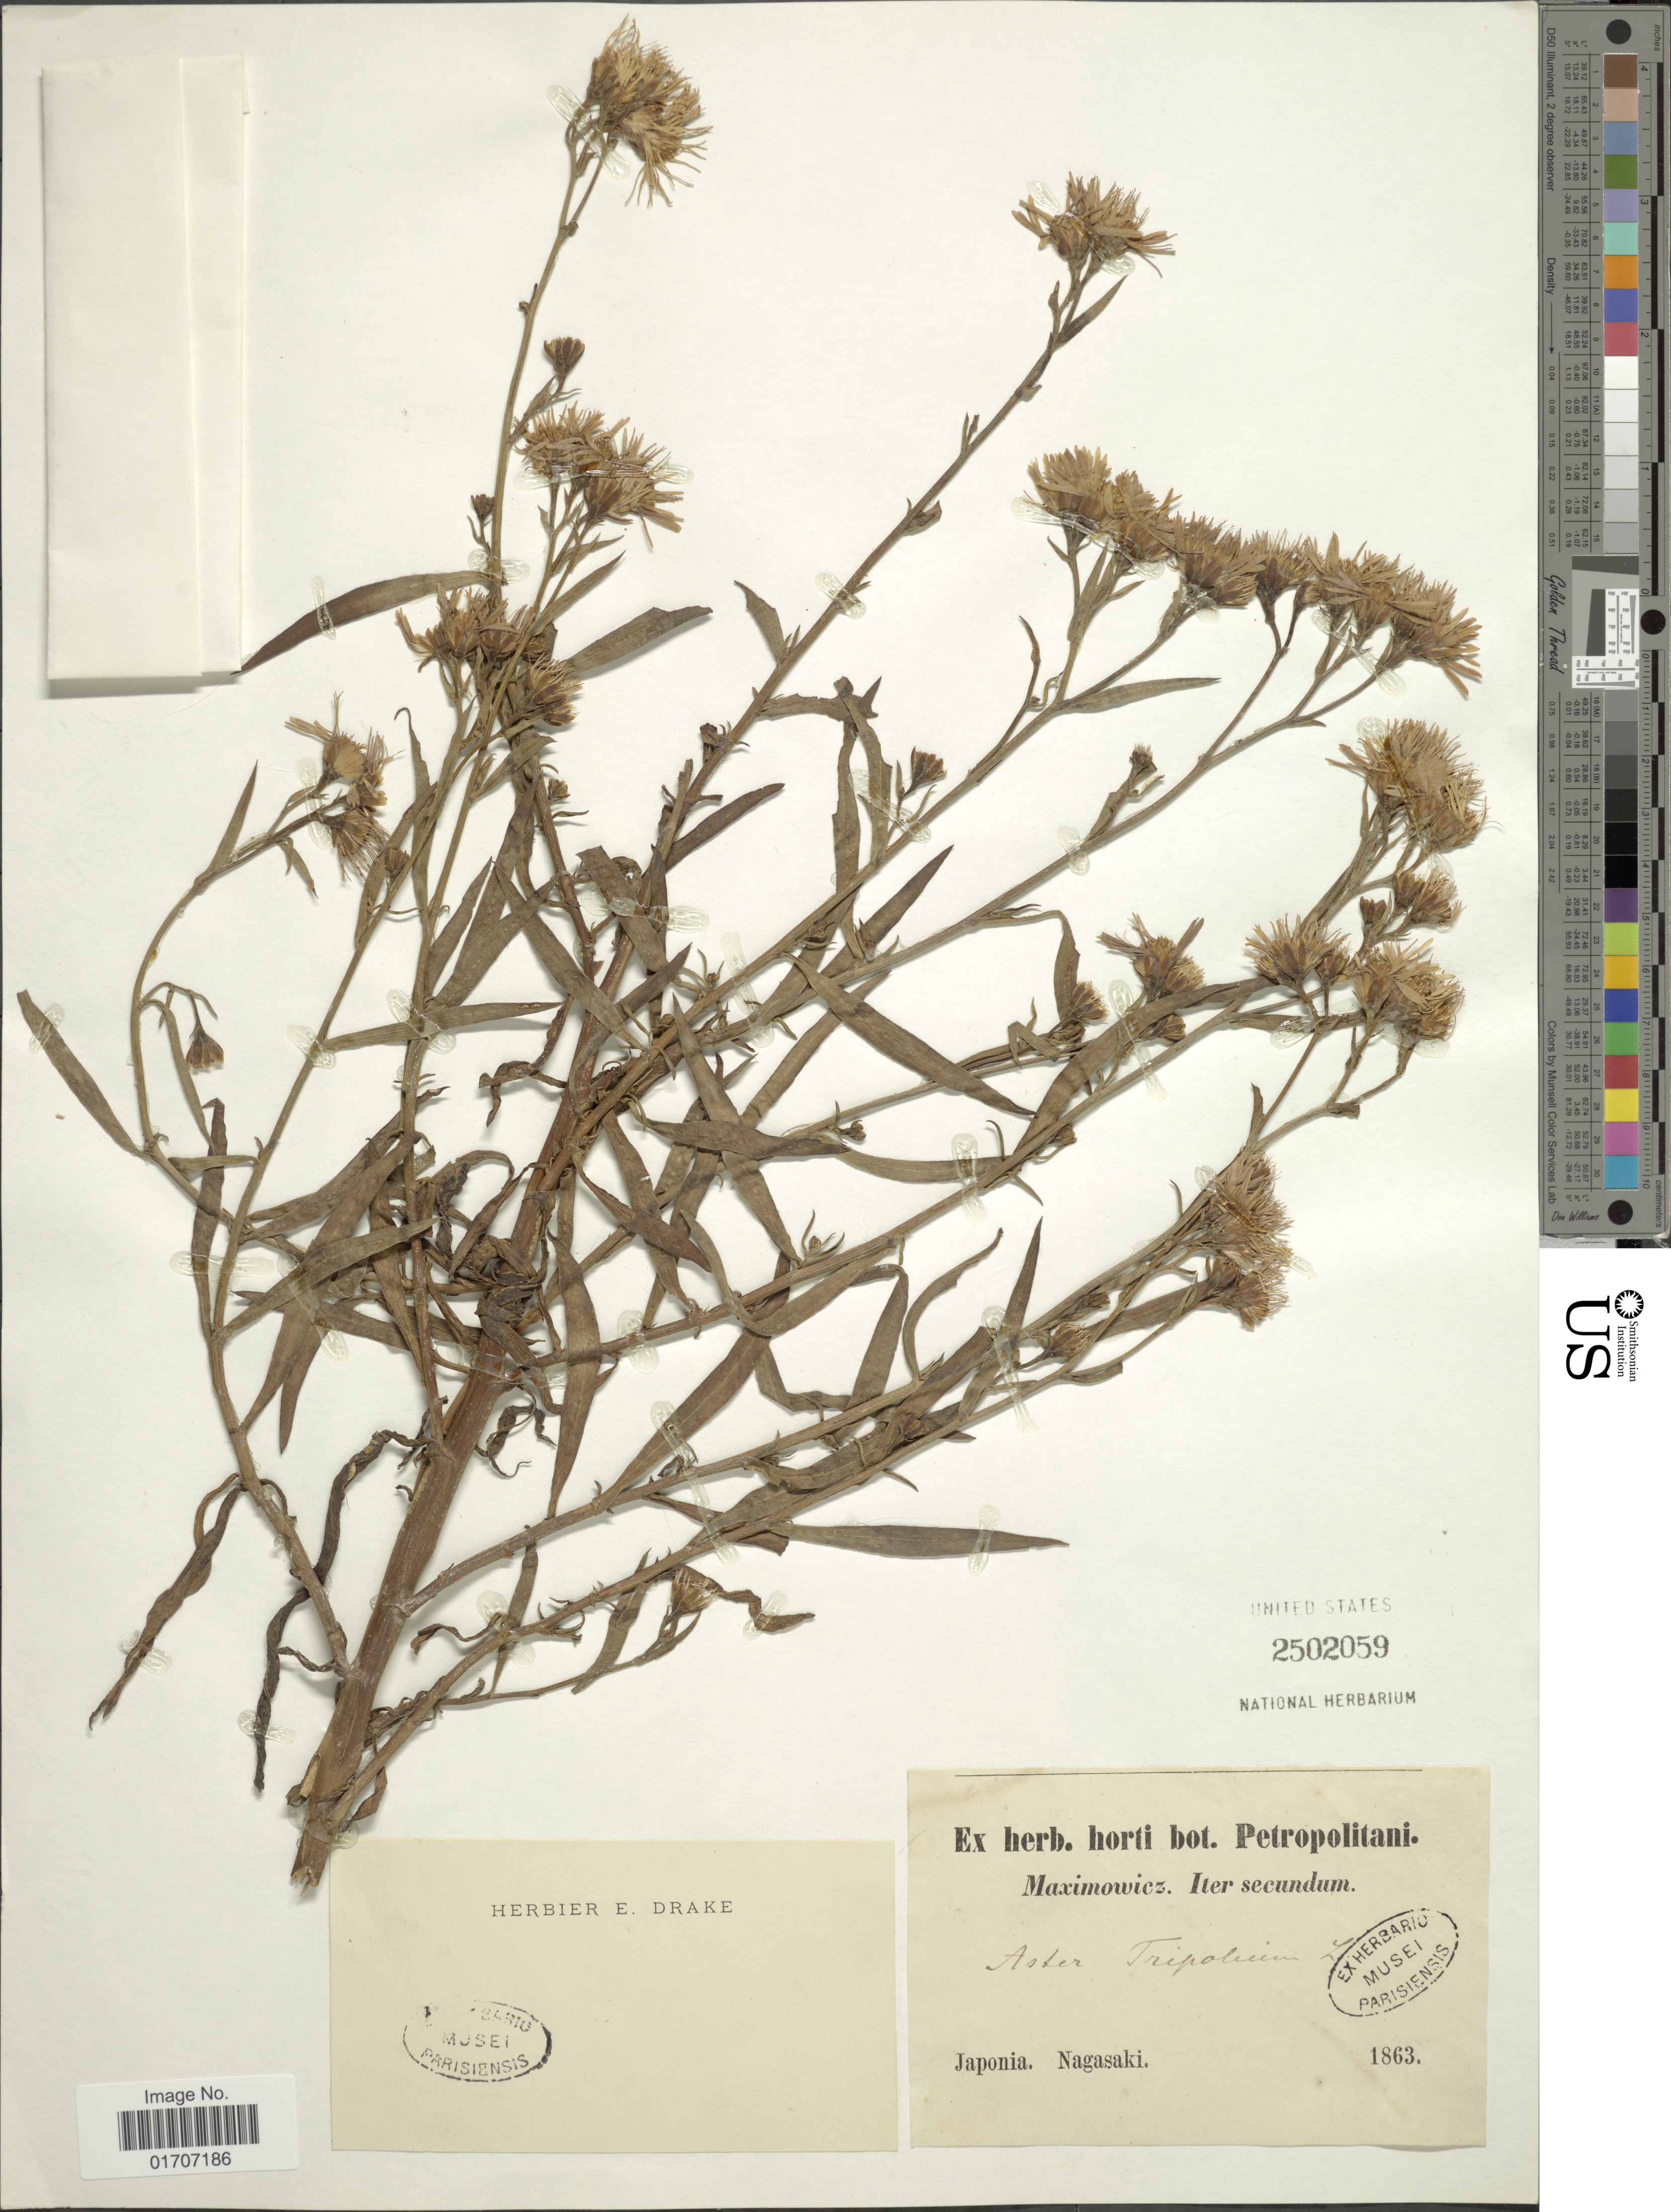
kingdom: Plantae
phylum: Tracheophyta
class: Magnoliopsida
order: Asterales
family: Asteraceae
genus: Tripolium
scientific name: Tripolium pannonicum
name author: (Jacq.) Dobrocz.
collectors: Maximowicz, --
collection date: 1863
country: Japan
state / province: Nagasaki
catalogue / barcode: US 2502059